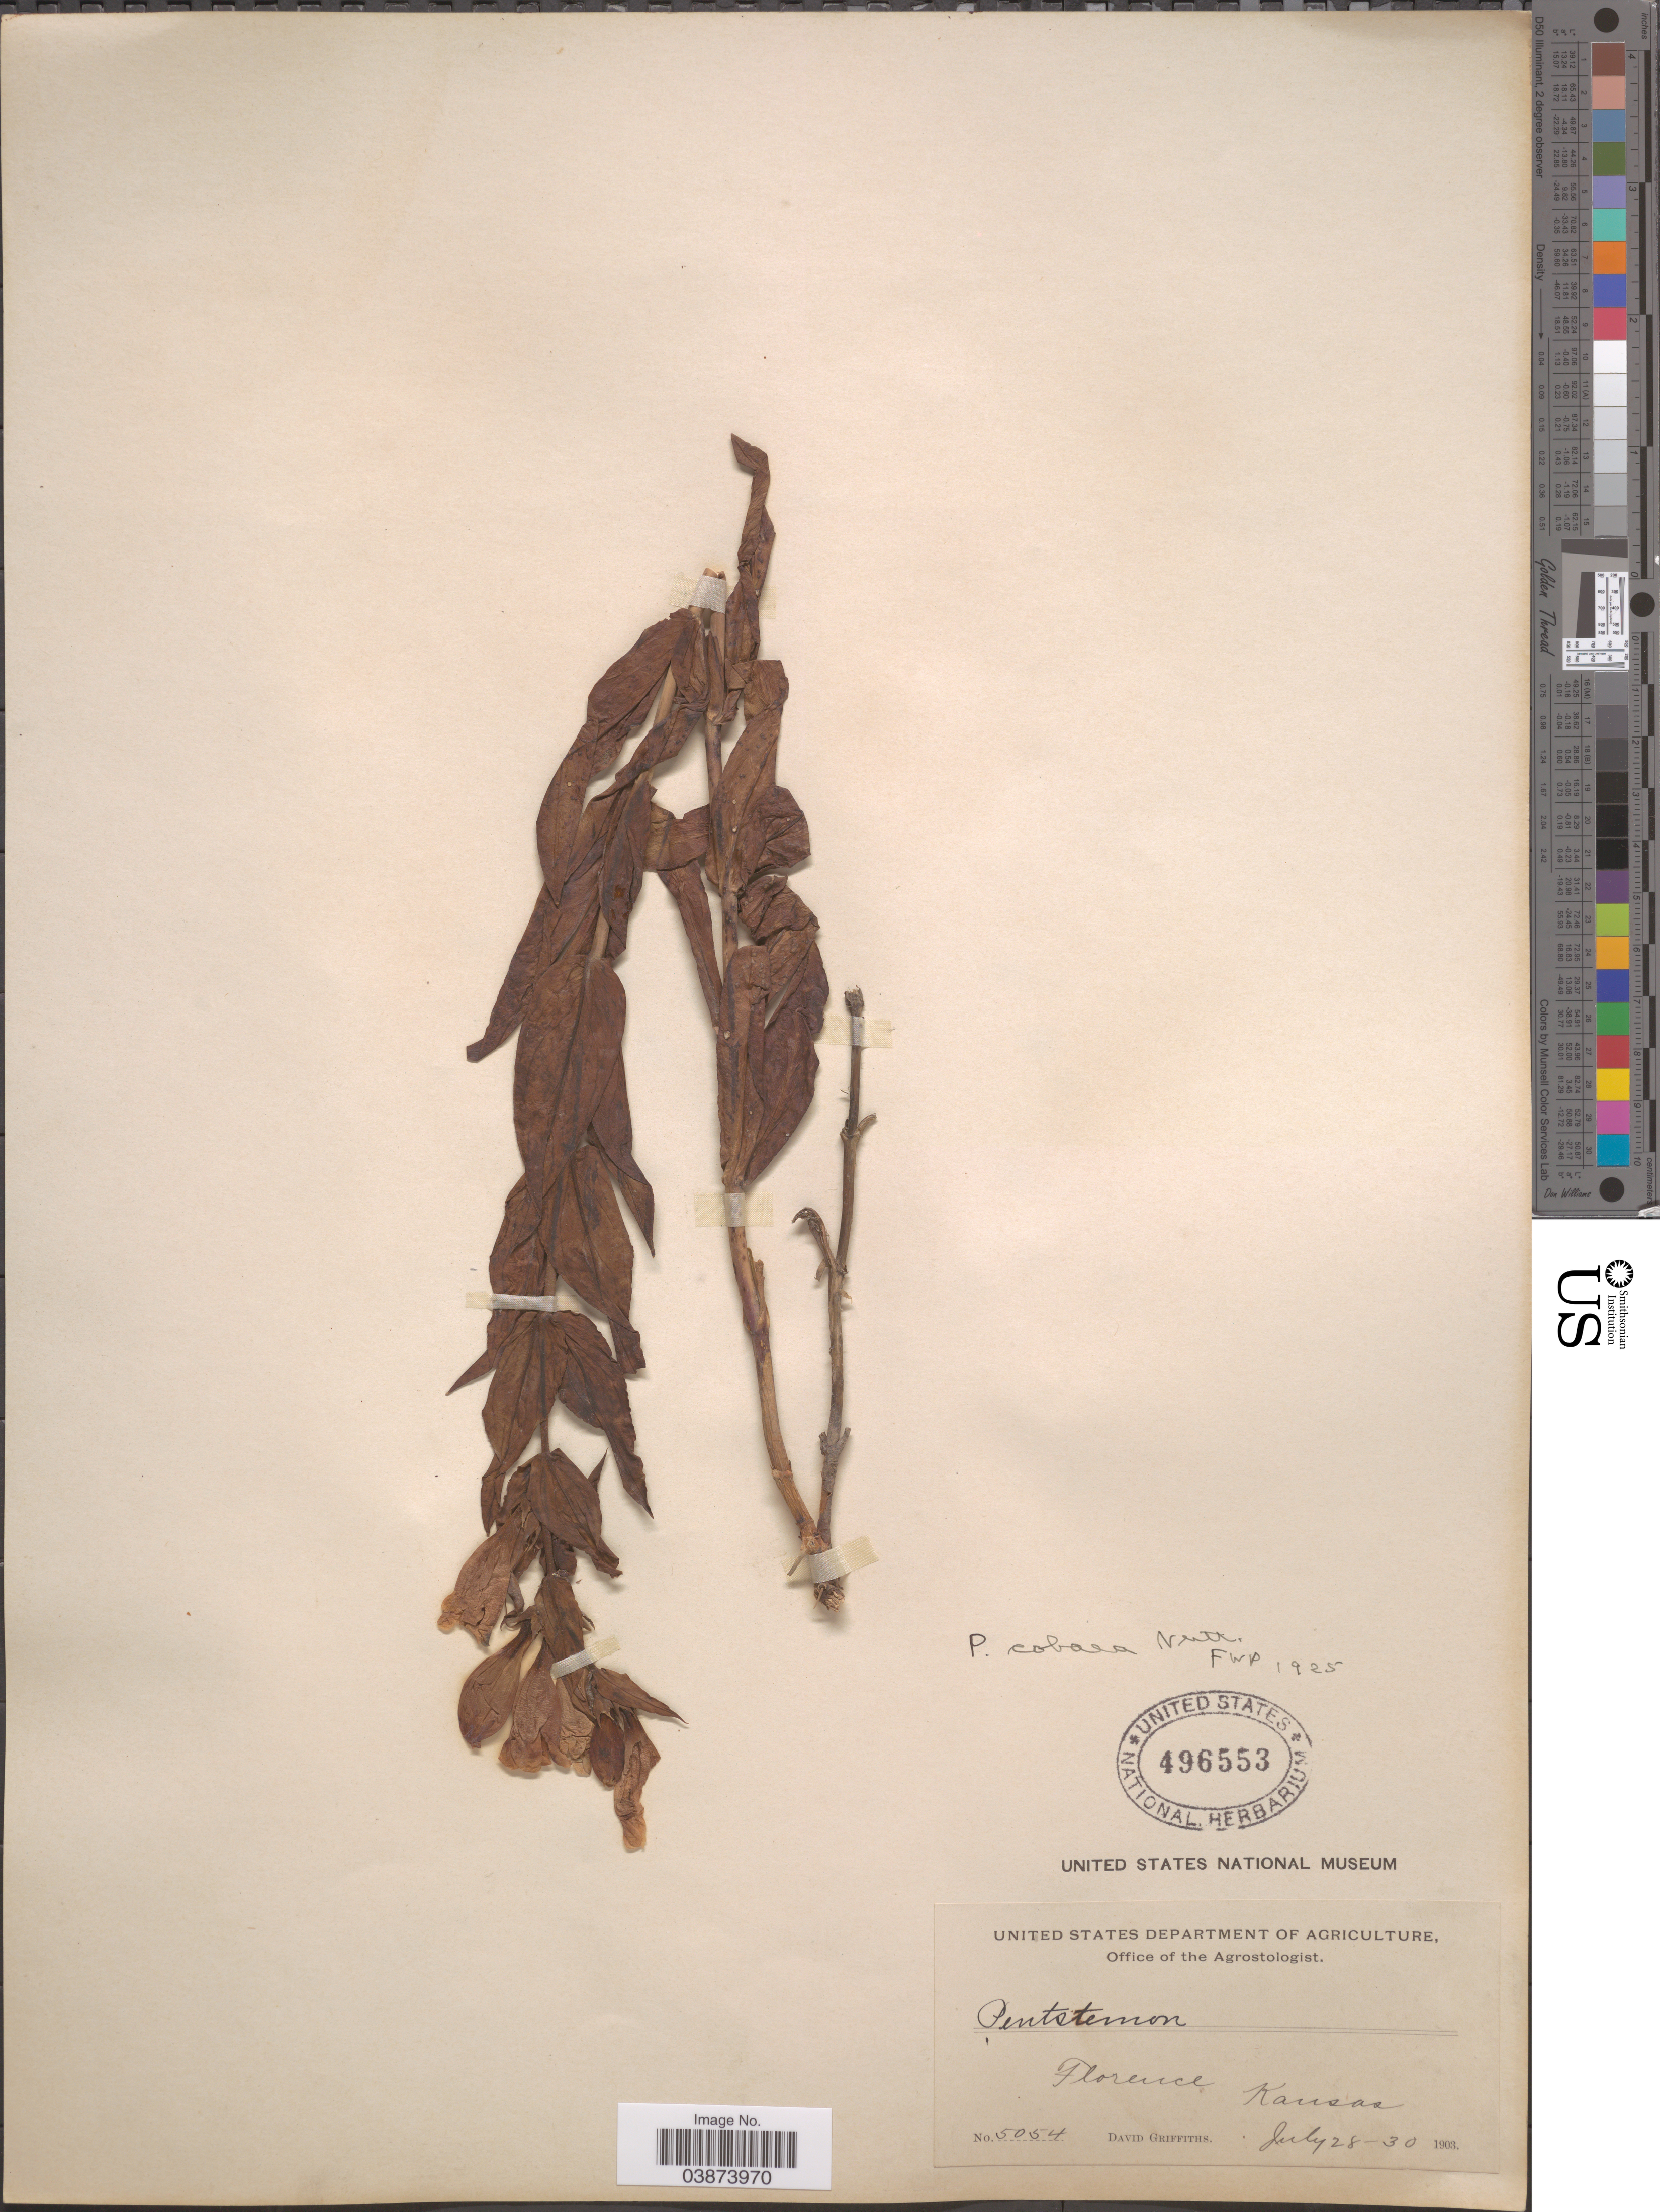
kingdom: Plantae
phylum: Tracheophyta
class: Magnoliopsida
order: Lamiales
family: Plantaginaceae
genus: Penstemon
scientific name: Penstemon cobaea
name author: (Nutt.)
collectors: D. Griffiths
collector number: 5054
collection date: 1903-07-28/1903-07-30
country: United States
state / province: Kansas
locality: Florence.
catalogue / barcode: US 496553